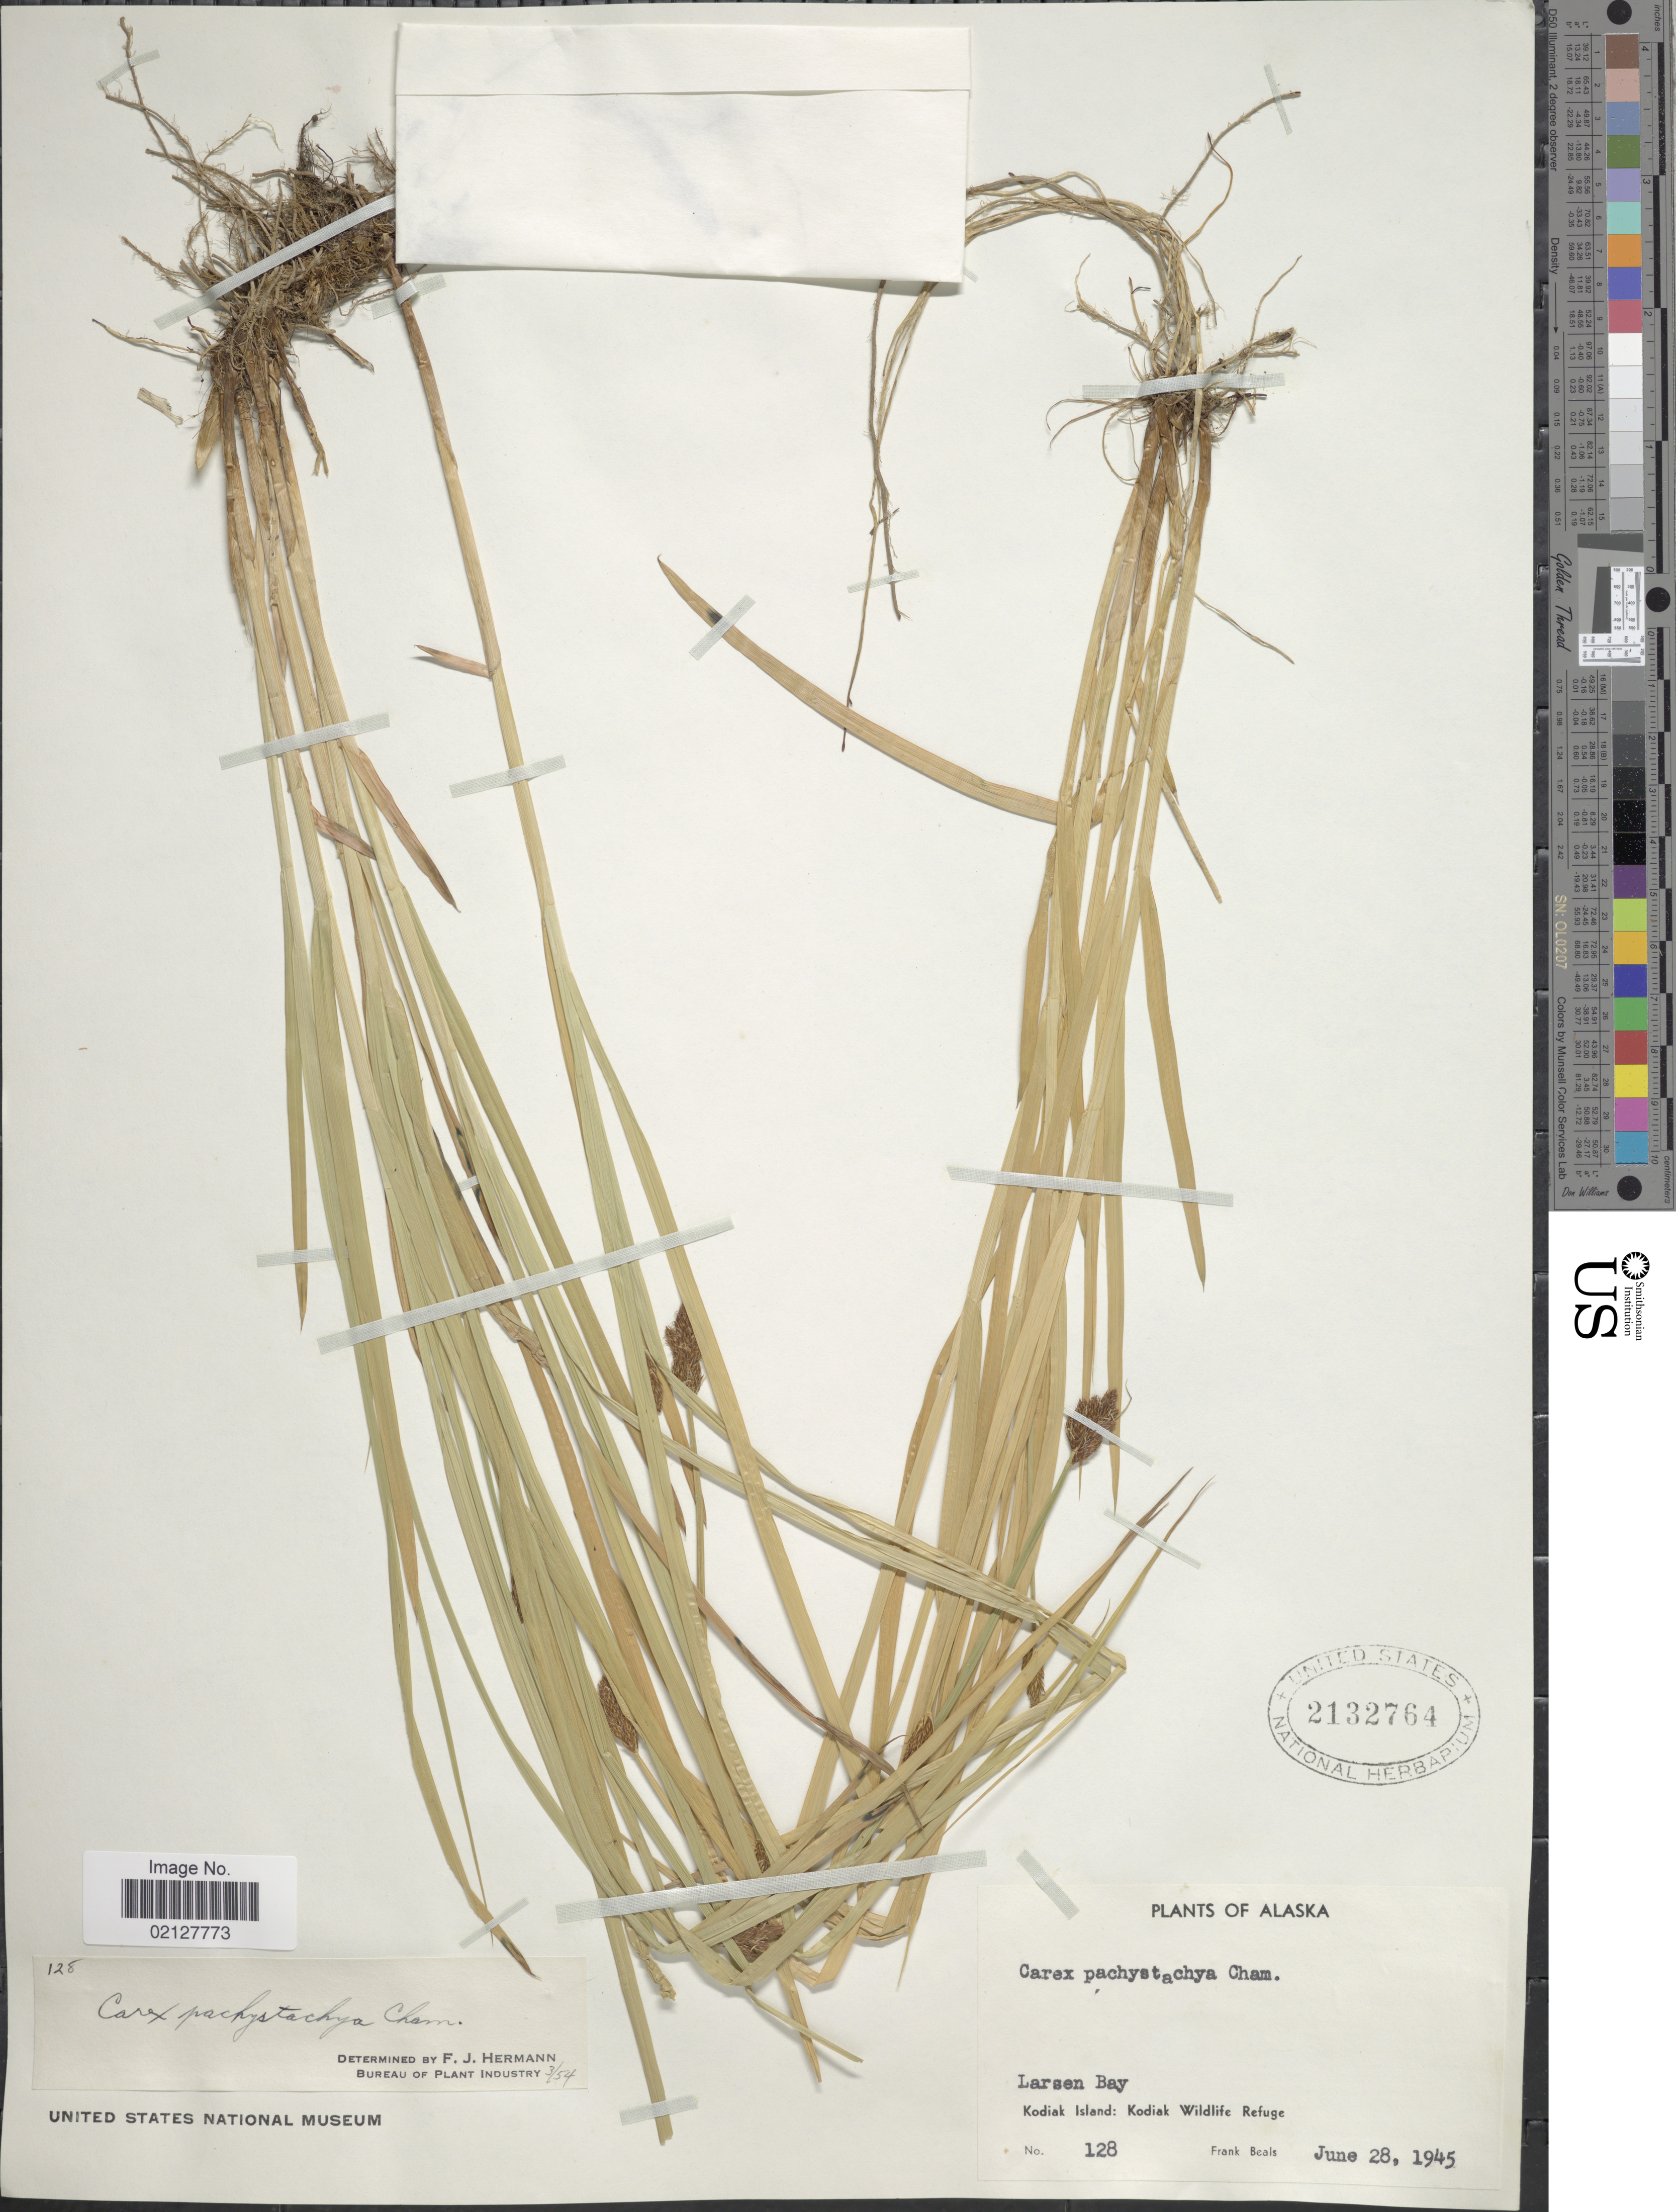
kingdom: Plantae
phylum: Tracheophyta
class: Liliopsida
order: Poales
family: Cyperaceae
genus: Carex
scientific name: Carex pachystachya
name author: Cham. ex Steud.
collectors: F. Beals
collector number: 128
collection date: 1945-06-28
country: United States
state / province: Alaska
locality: Larsen Bay. Kodiak Island: Kodiak Wildlife Refuge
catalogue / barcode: US 2132764